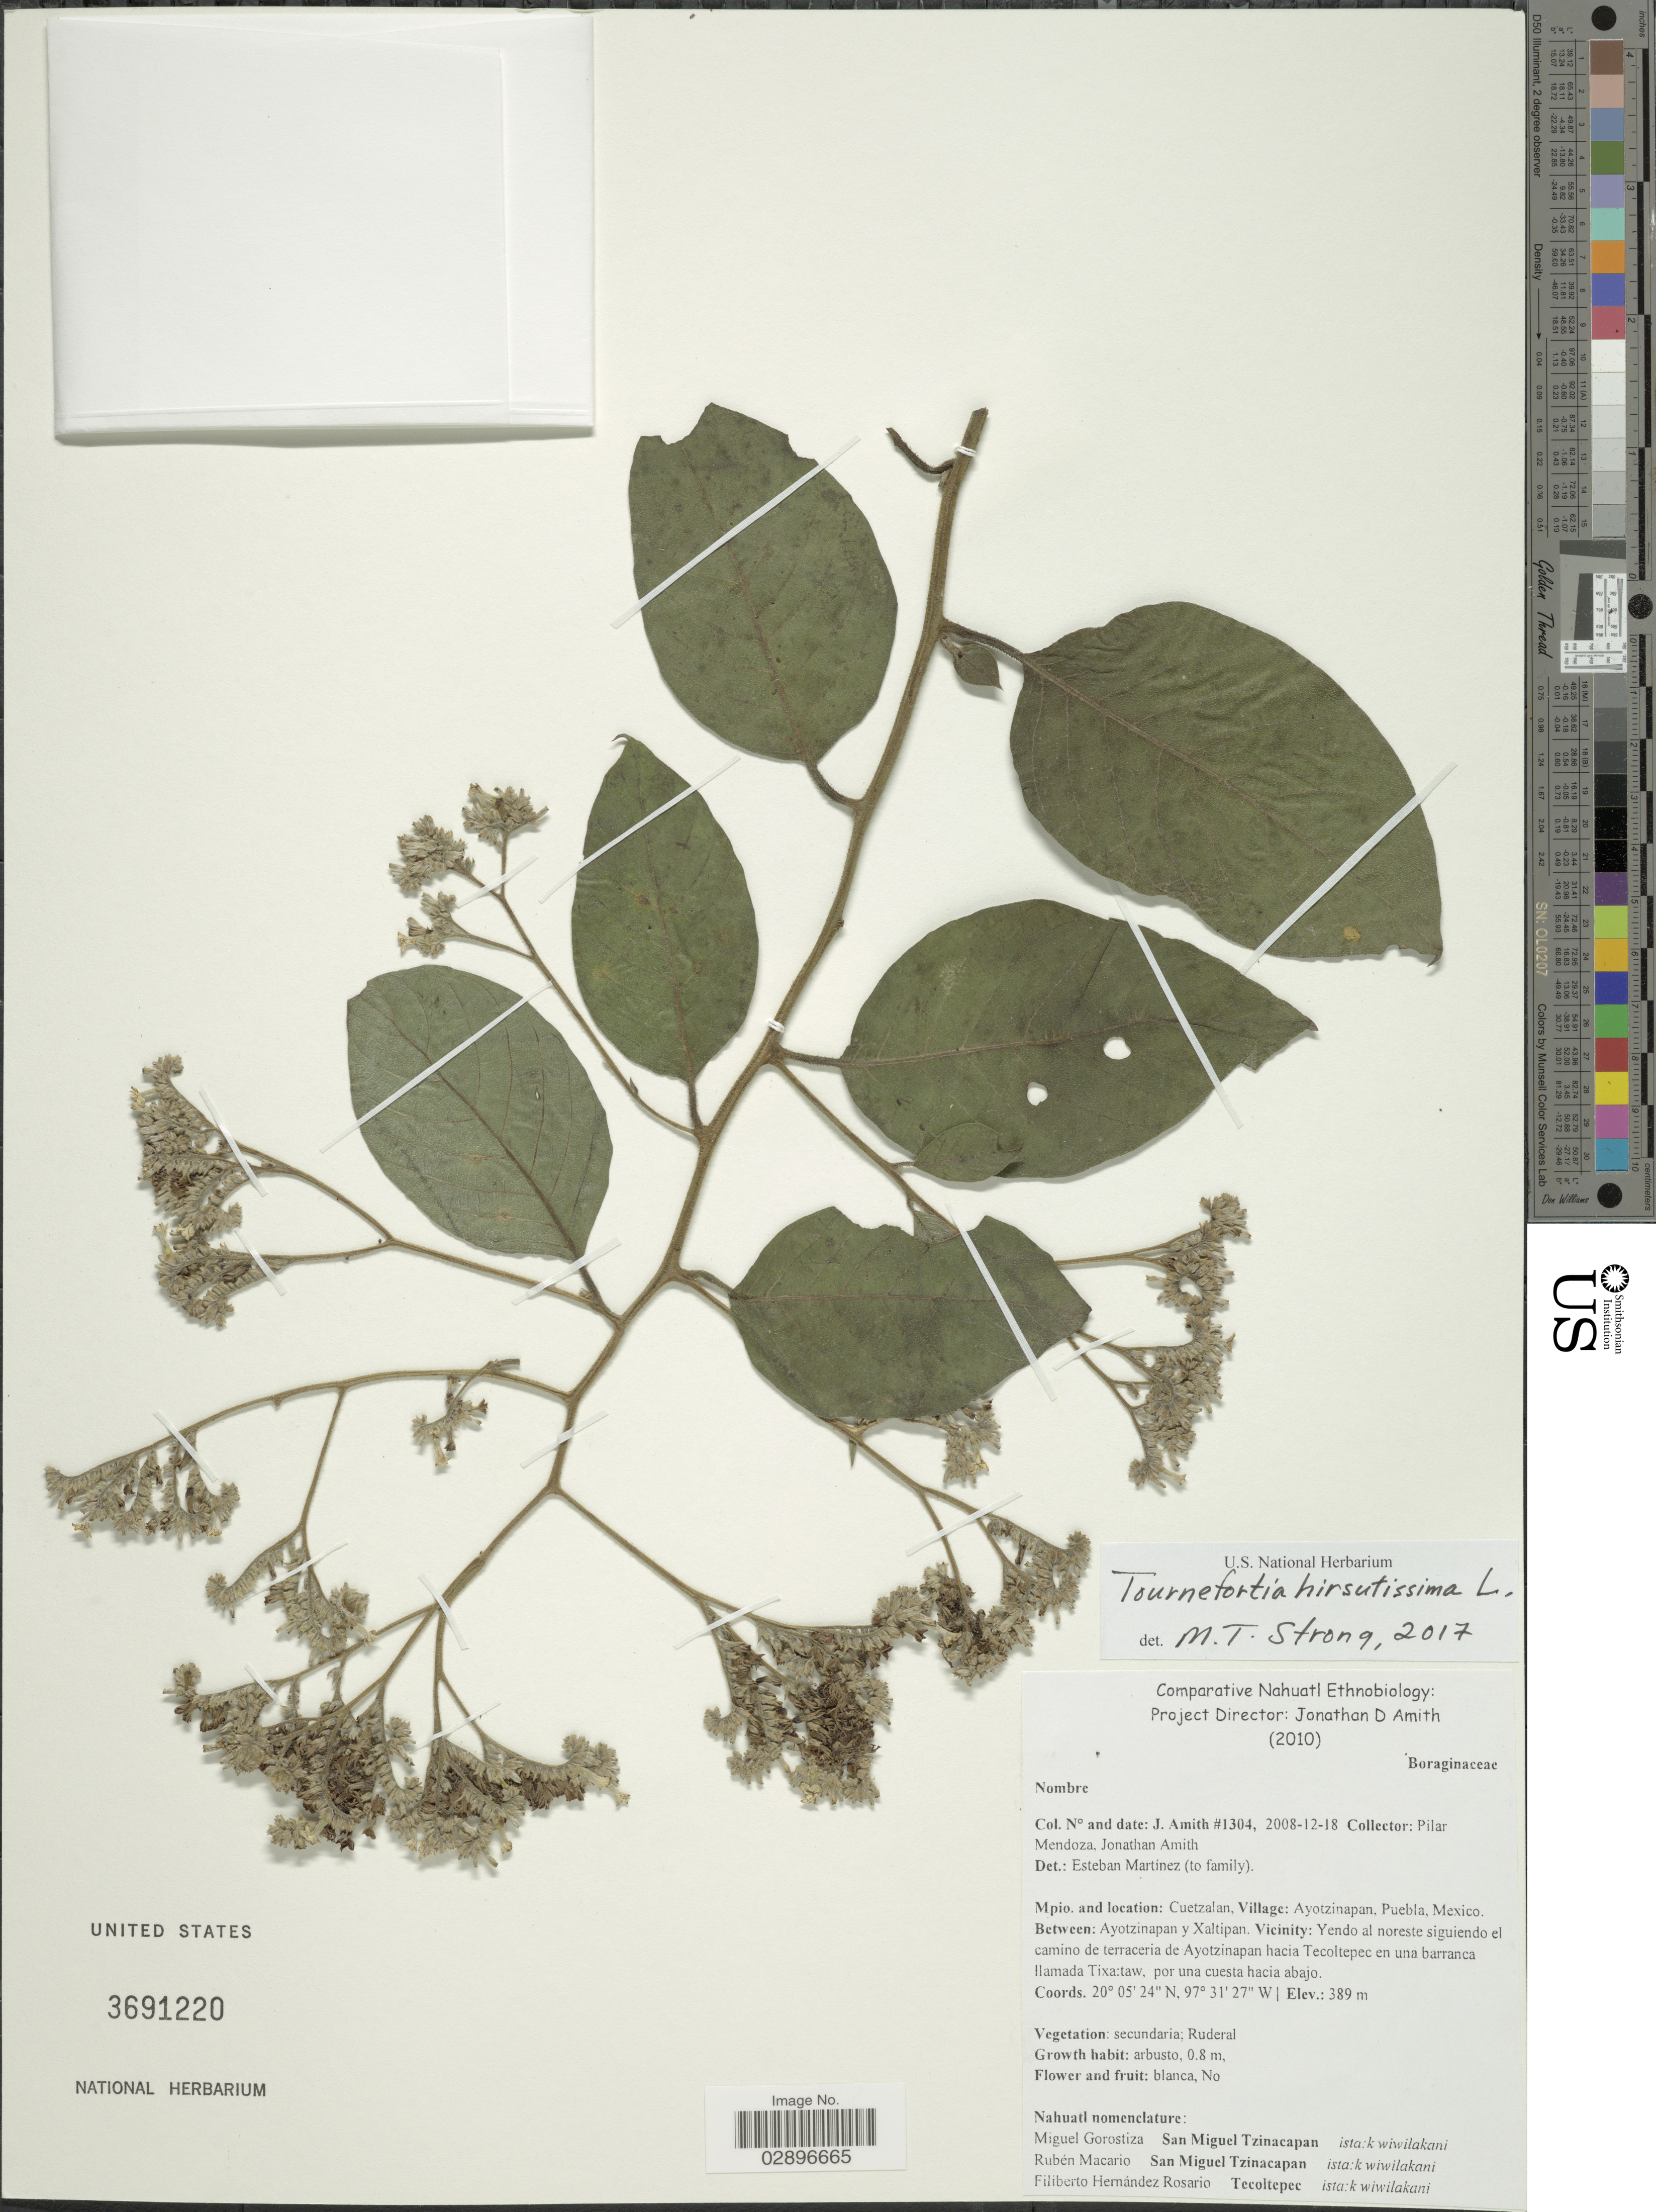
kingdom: Plantae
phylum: Tracheophyta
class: Magnoliopsida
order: Boraginales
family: Heliotropiaceae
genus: Tournefortia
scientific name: Tournefortia hirsutissima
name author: L.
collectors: J. D. Amith & P. Mendoza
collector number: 1304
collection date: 2008-12-18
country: Mexico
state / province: Puebla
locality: Cuetzalan, Village: Ayotzinapan. Between: Ayotzinapan y Xaltipan. Vicinity: Yendo al noreste siguiendo el camino de terraceria de Ayotzinapan hacia Tecoltepec en una barranca llamada Tixa:taw, por una cuesta hacia abajo.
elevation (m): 389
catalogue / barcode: US 3691220